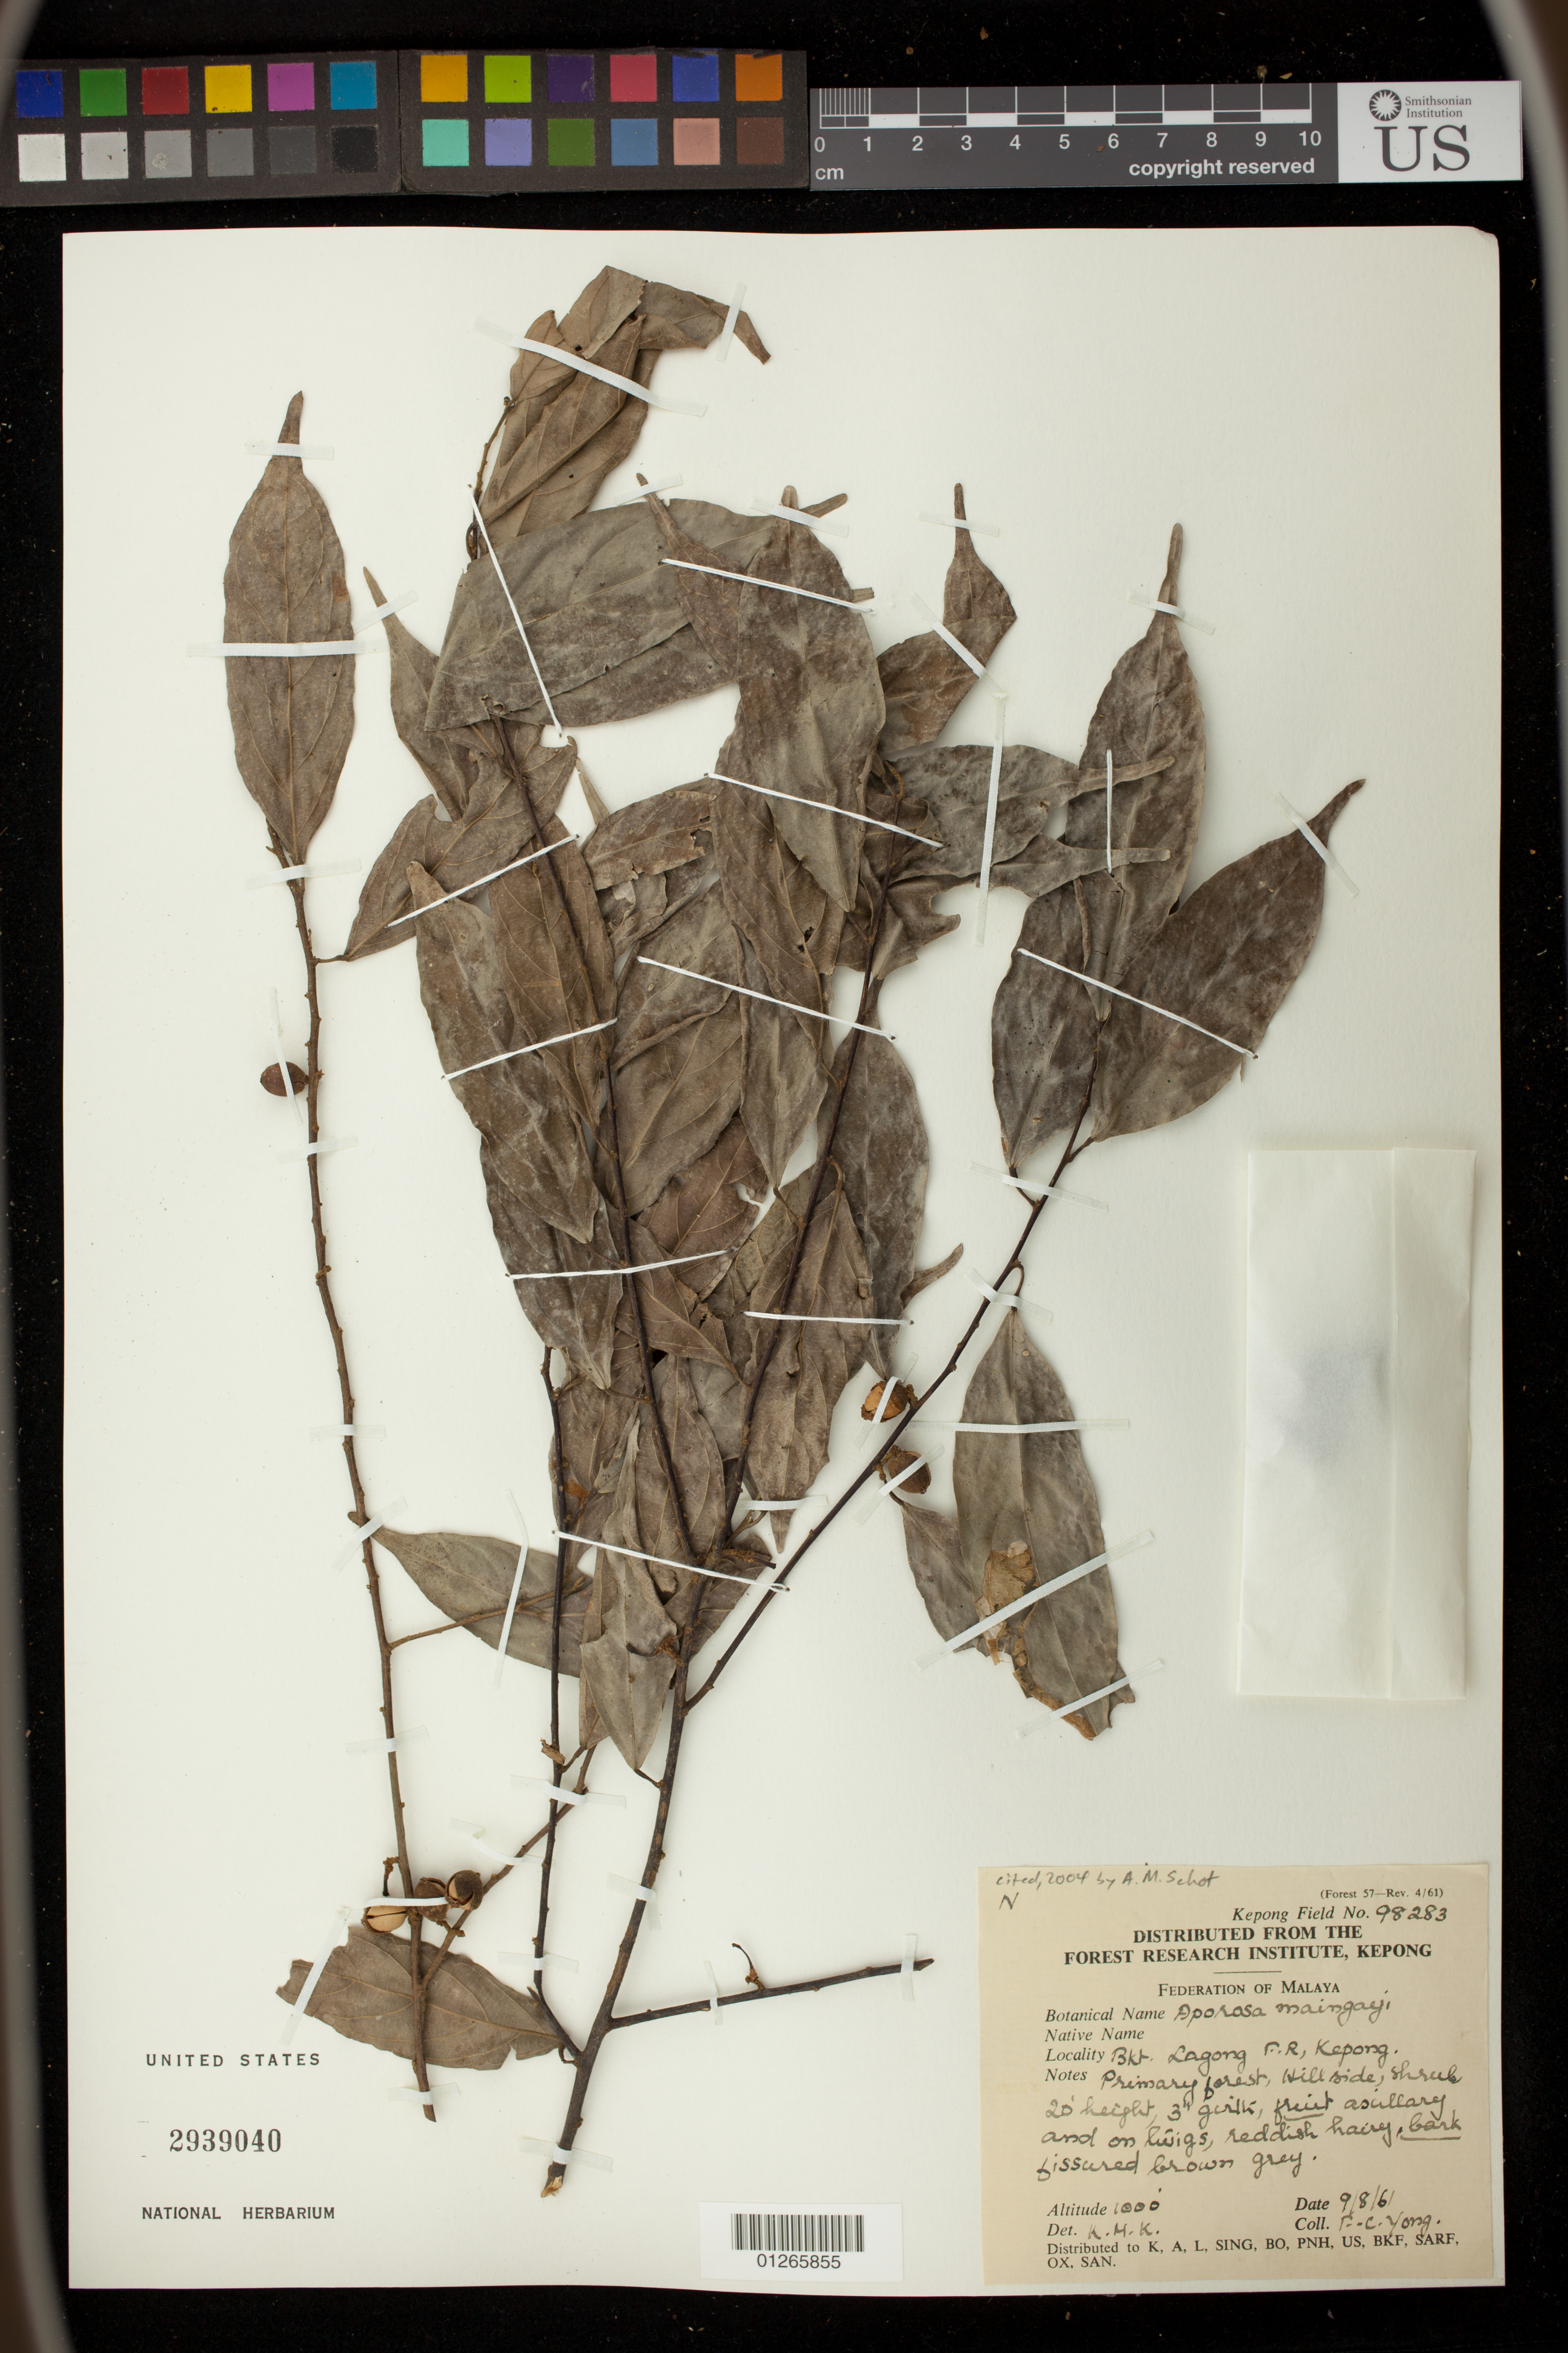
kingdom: Plantae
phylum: Tracheophyta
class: Magnoliopsida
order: Malpighiales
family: Phyllanthaceae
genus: Aporosa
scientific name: Aporosa maingayi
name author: Hook. f.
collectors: F. Yong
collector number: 98283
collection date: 1961-09-08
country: Malaysia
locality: Bkt Lagong F. R., Kepong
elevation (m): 305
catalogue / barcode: US 2939040